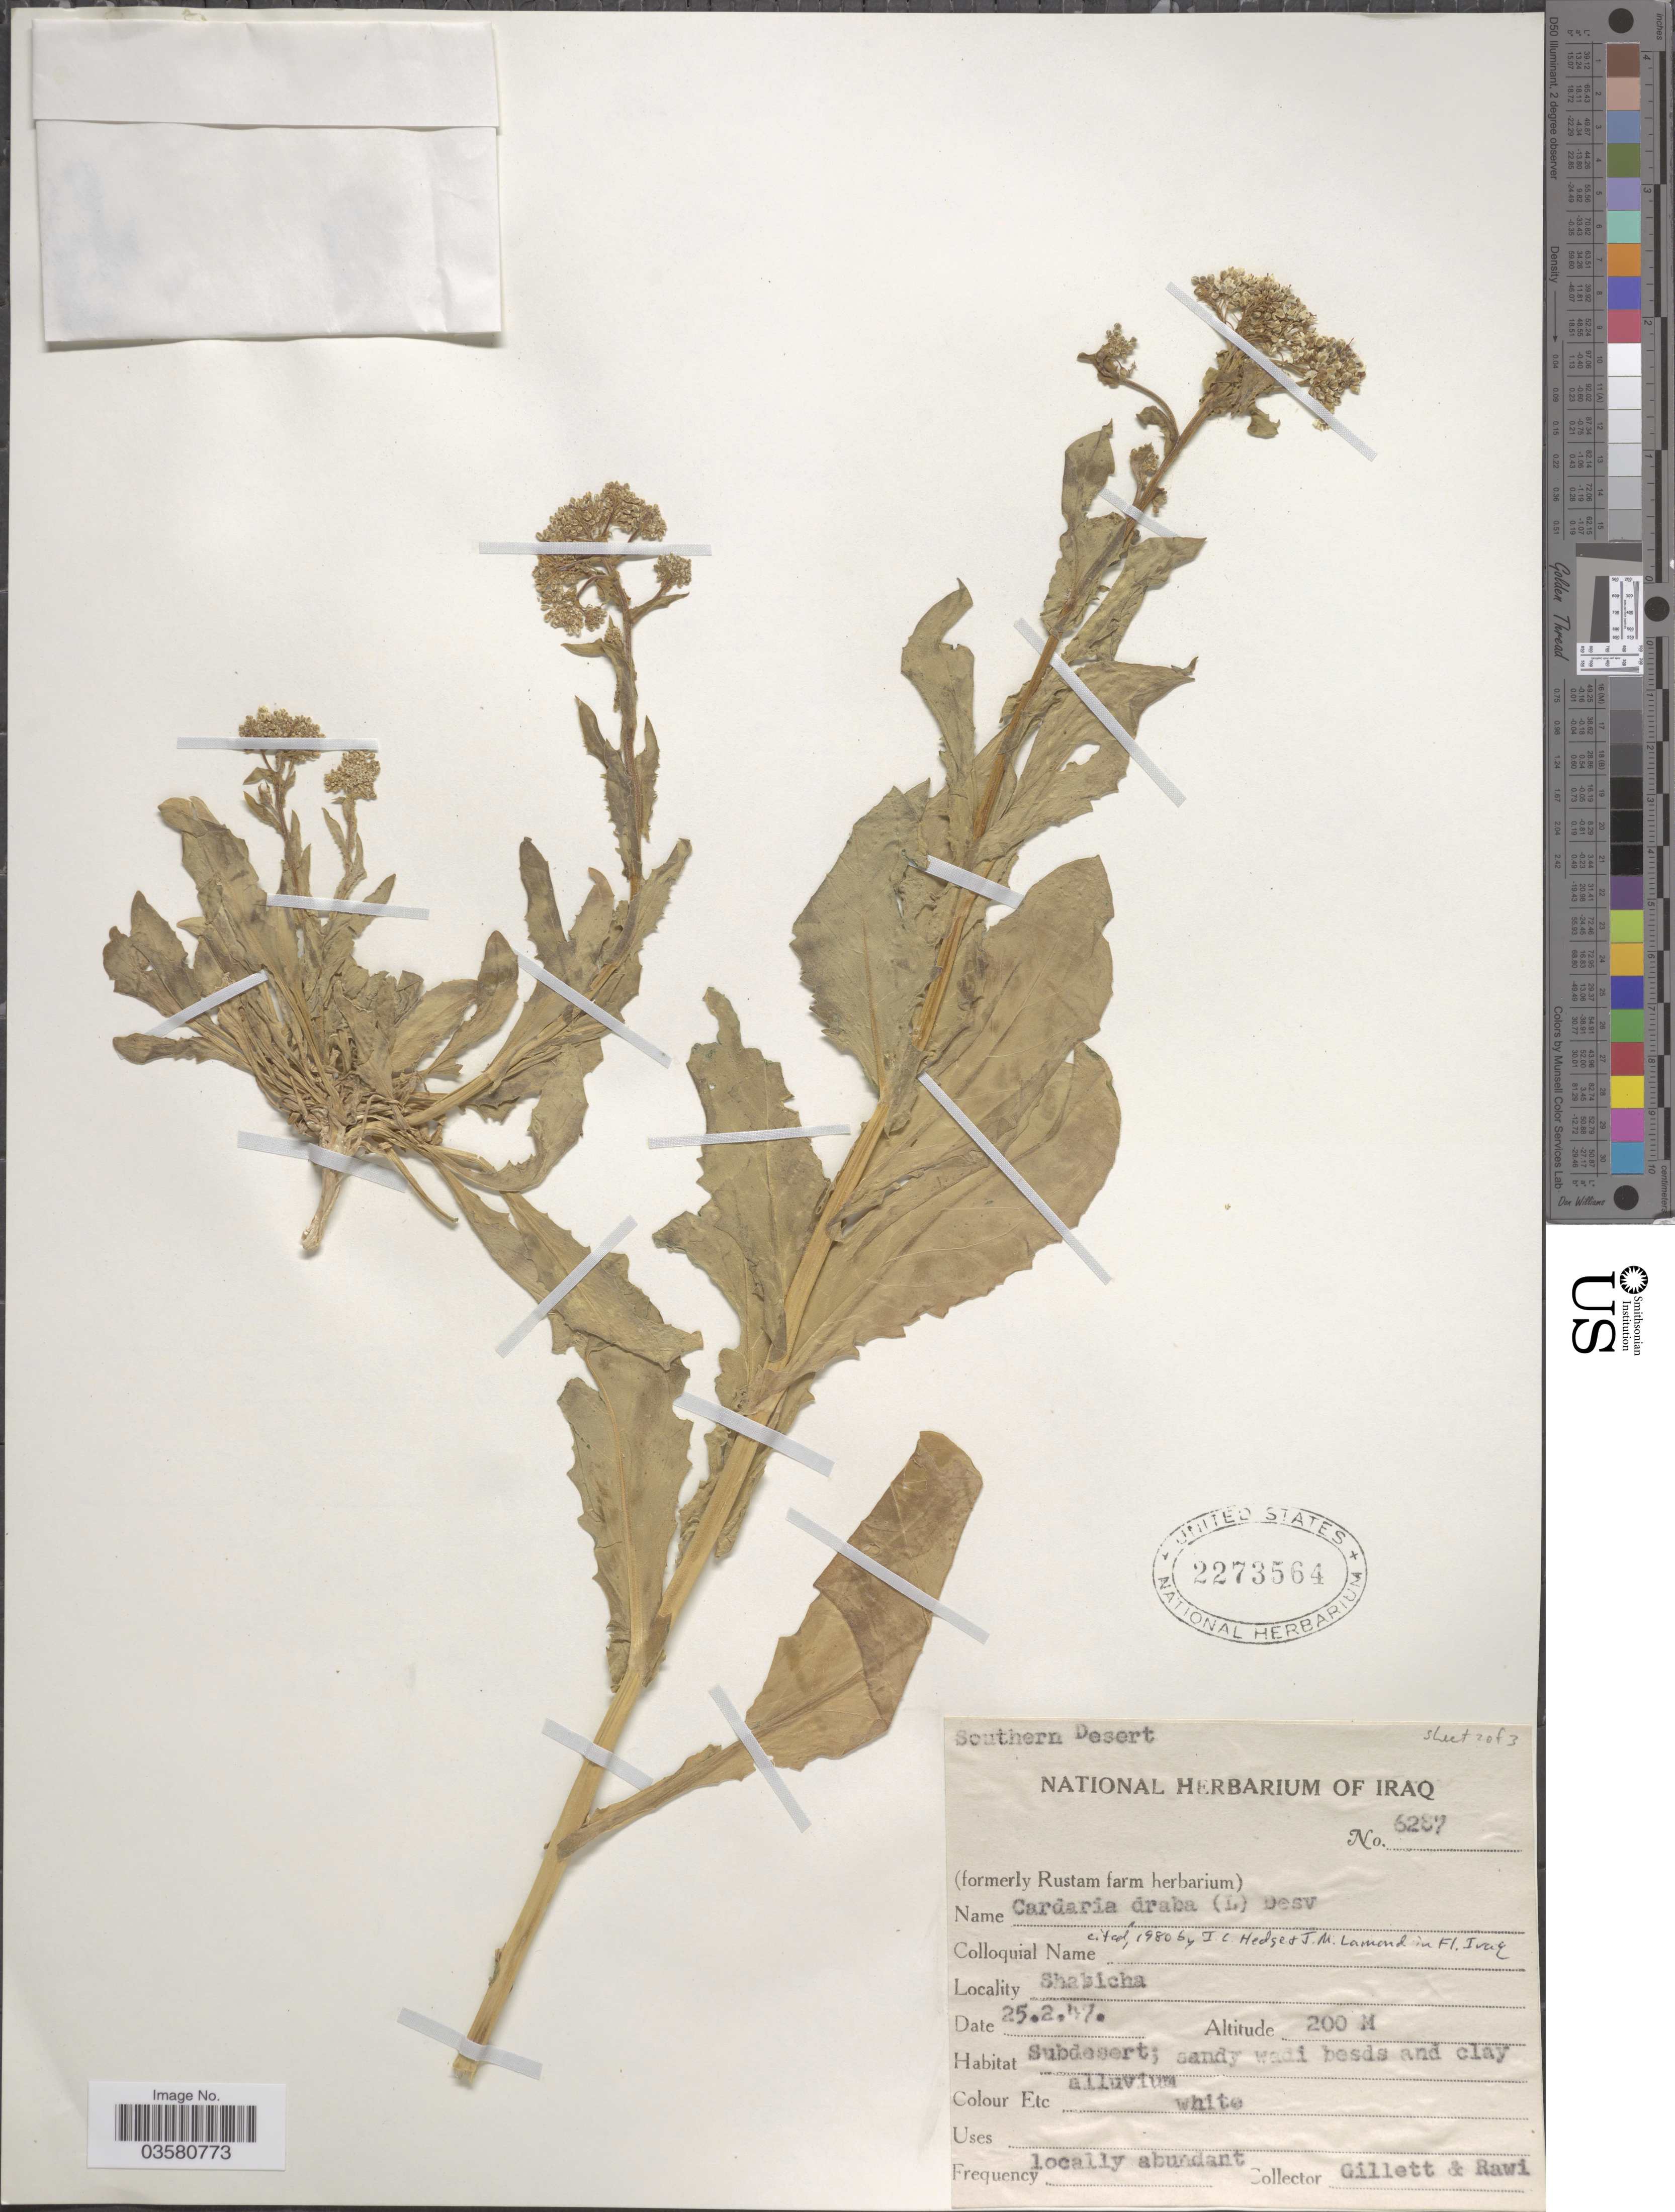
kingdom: Plantae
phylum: Tracheophyta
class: Magnoliopsida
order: Brassicales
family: Brassicaceae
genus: Lepidium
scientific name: Lepidium draba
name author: L.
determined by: Strong, M. T., (US), Smithsonian Institution - National Museum of Natural History (UNITED STATES)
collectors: Gillett, -- & -. Rawi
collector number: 6287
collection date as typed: Transcribed d/m/y: 25/2/47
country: Iraq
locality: Southern Desert. Shabicha.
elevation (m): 200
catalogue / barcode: US 2273564